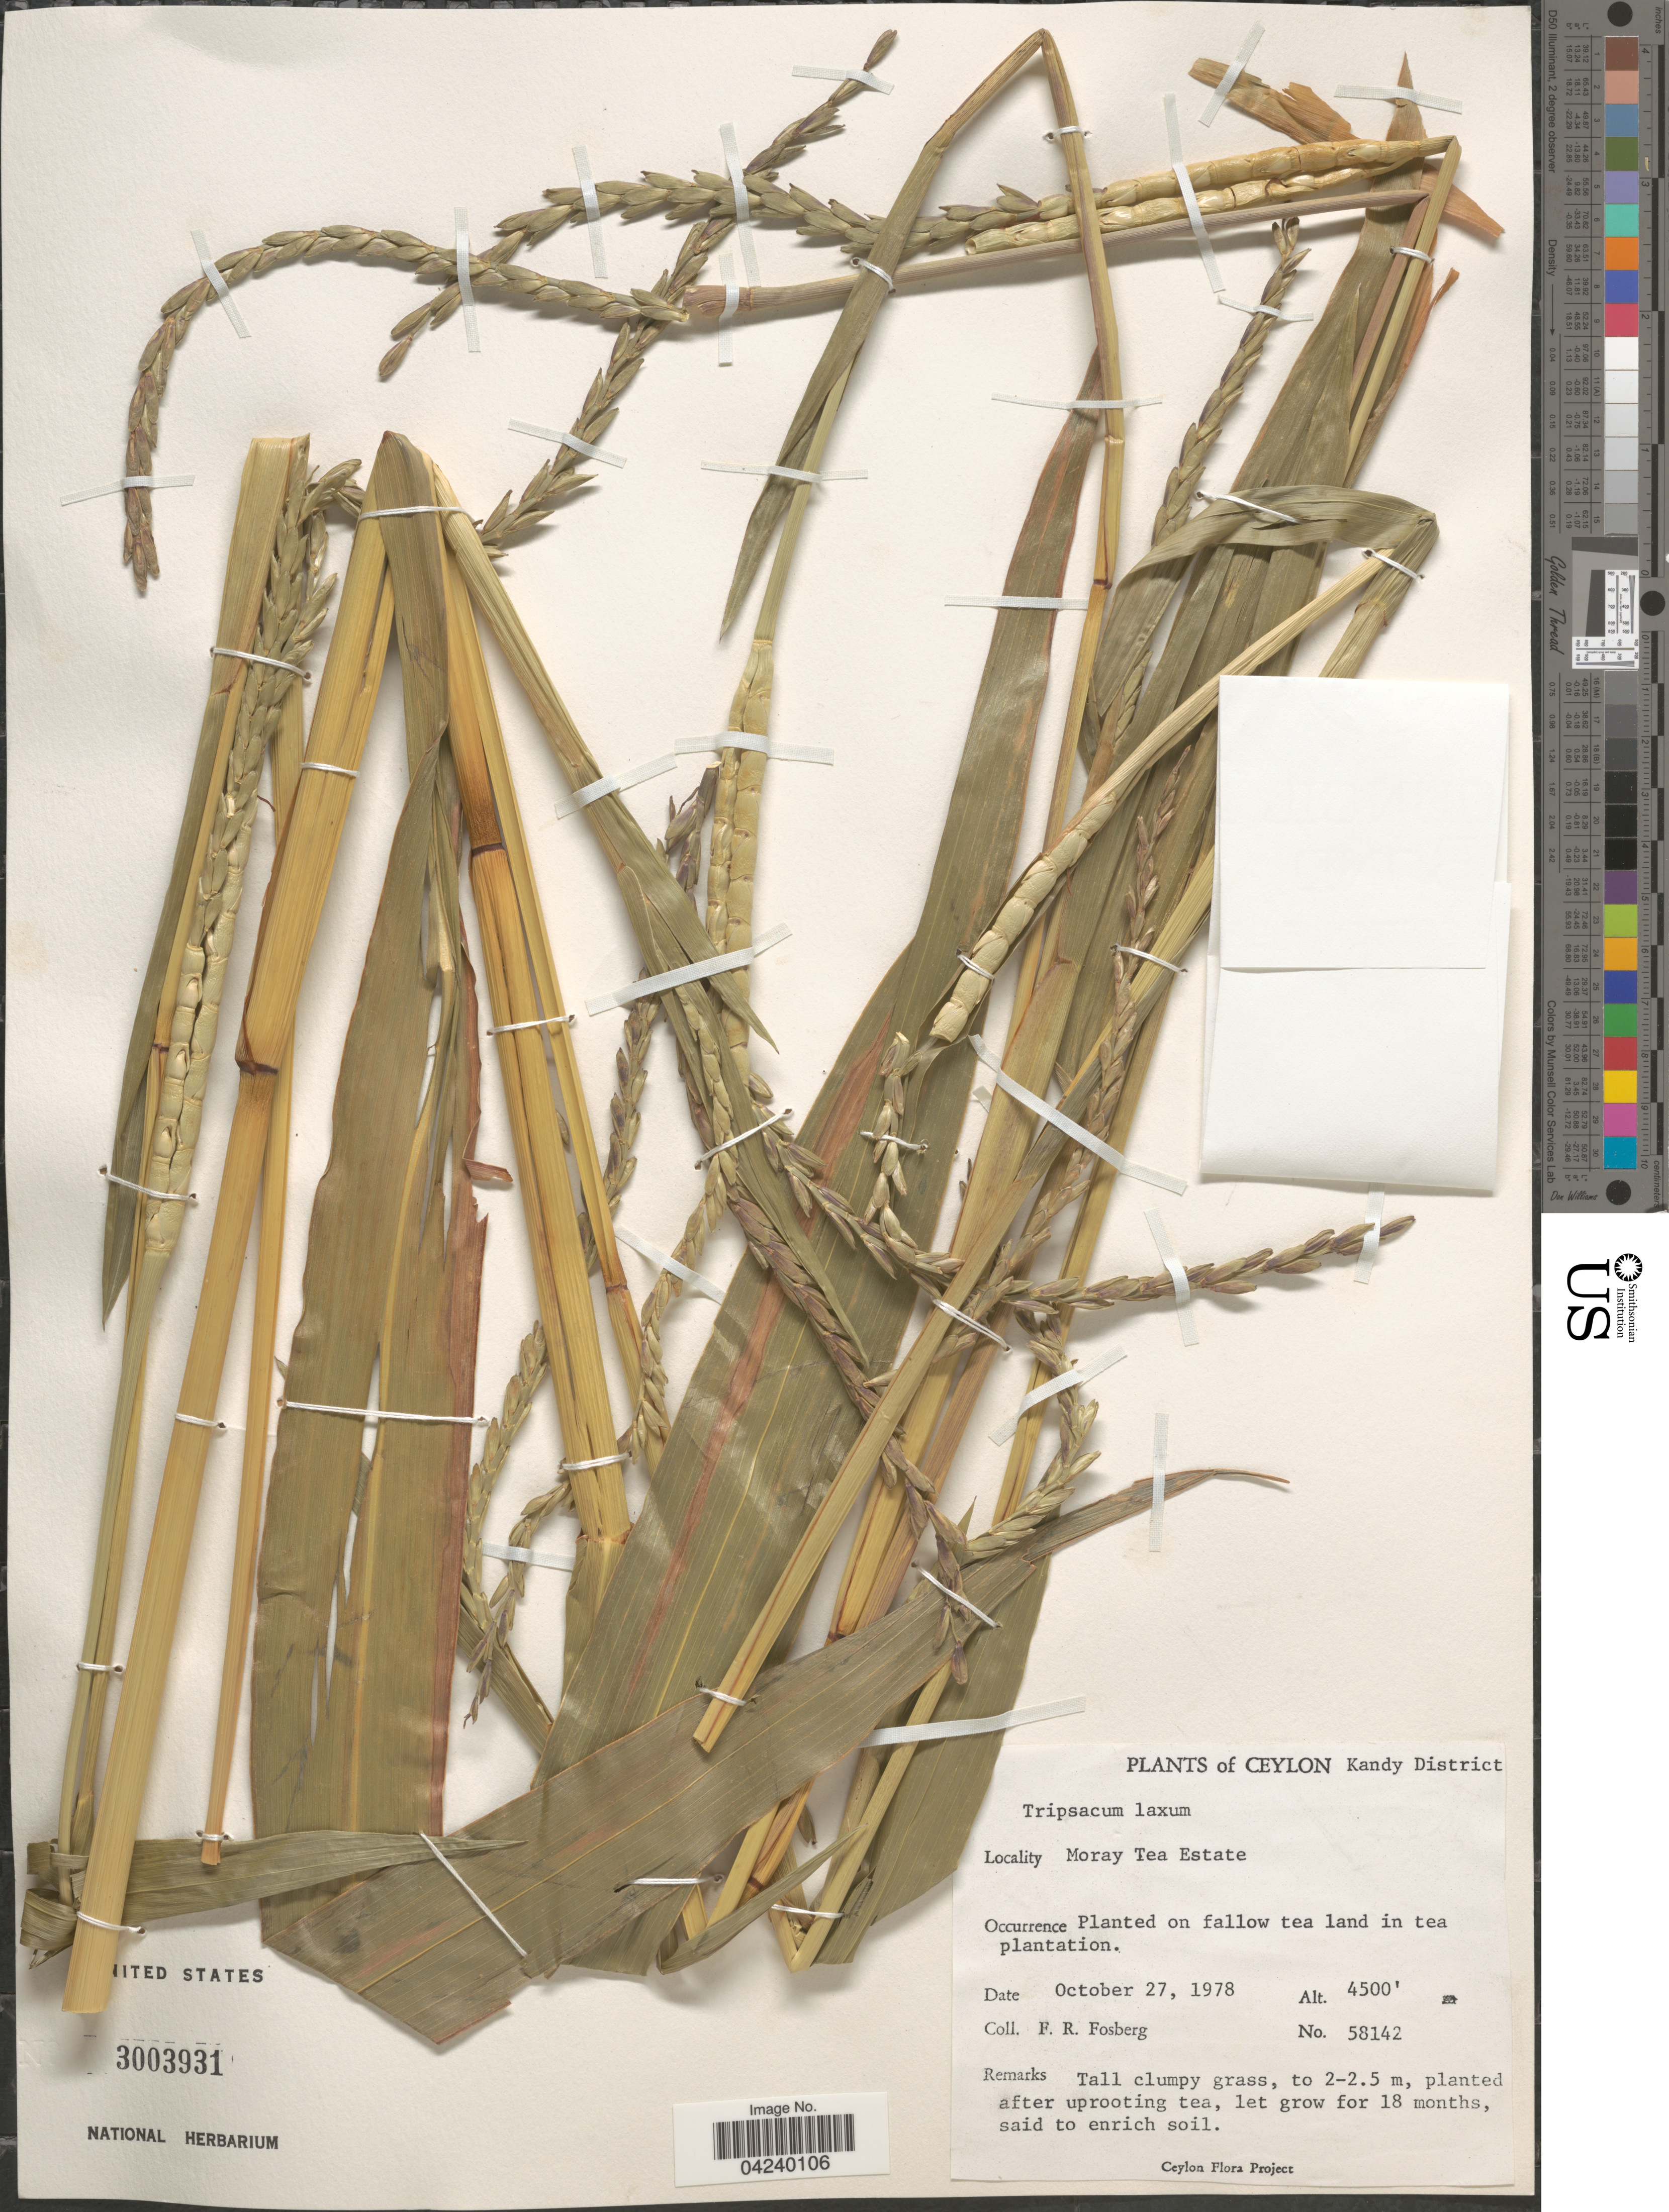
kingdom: Plantae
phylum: Tracheophyta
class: Liliopsida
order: Poales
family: Poaceae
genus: Tripsacum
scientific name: Tripsacum laxum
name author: Nash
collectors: F. R. Fosberg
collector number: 58142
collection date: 1978-10-27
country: Sri Lanka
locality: Ceylon. Kandy District. Moray Tea Estate. In tea plantation.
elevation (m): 1372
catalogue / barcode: US 3003931